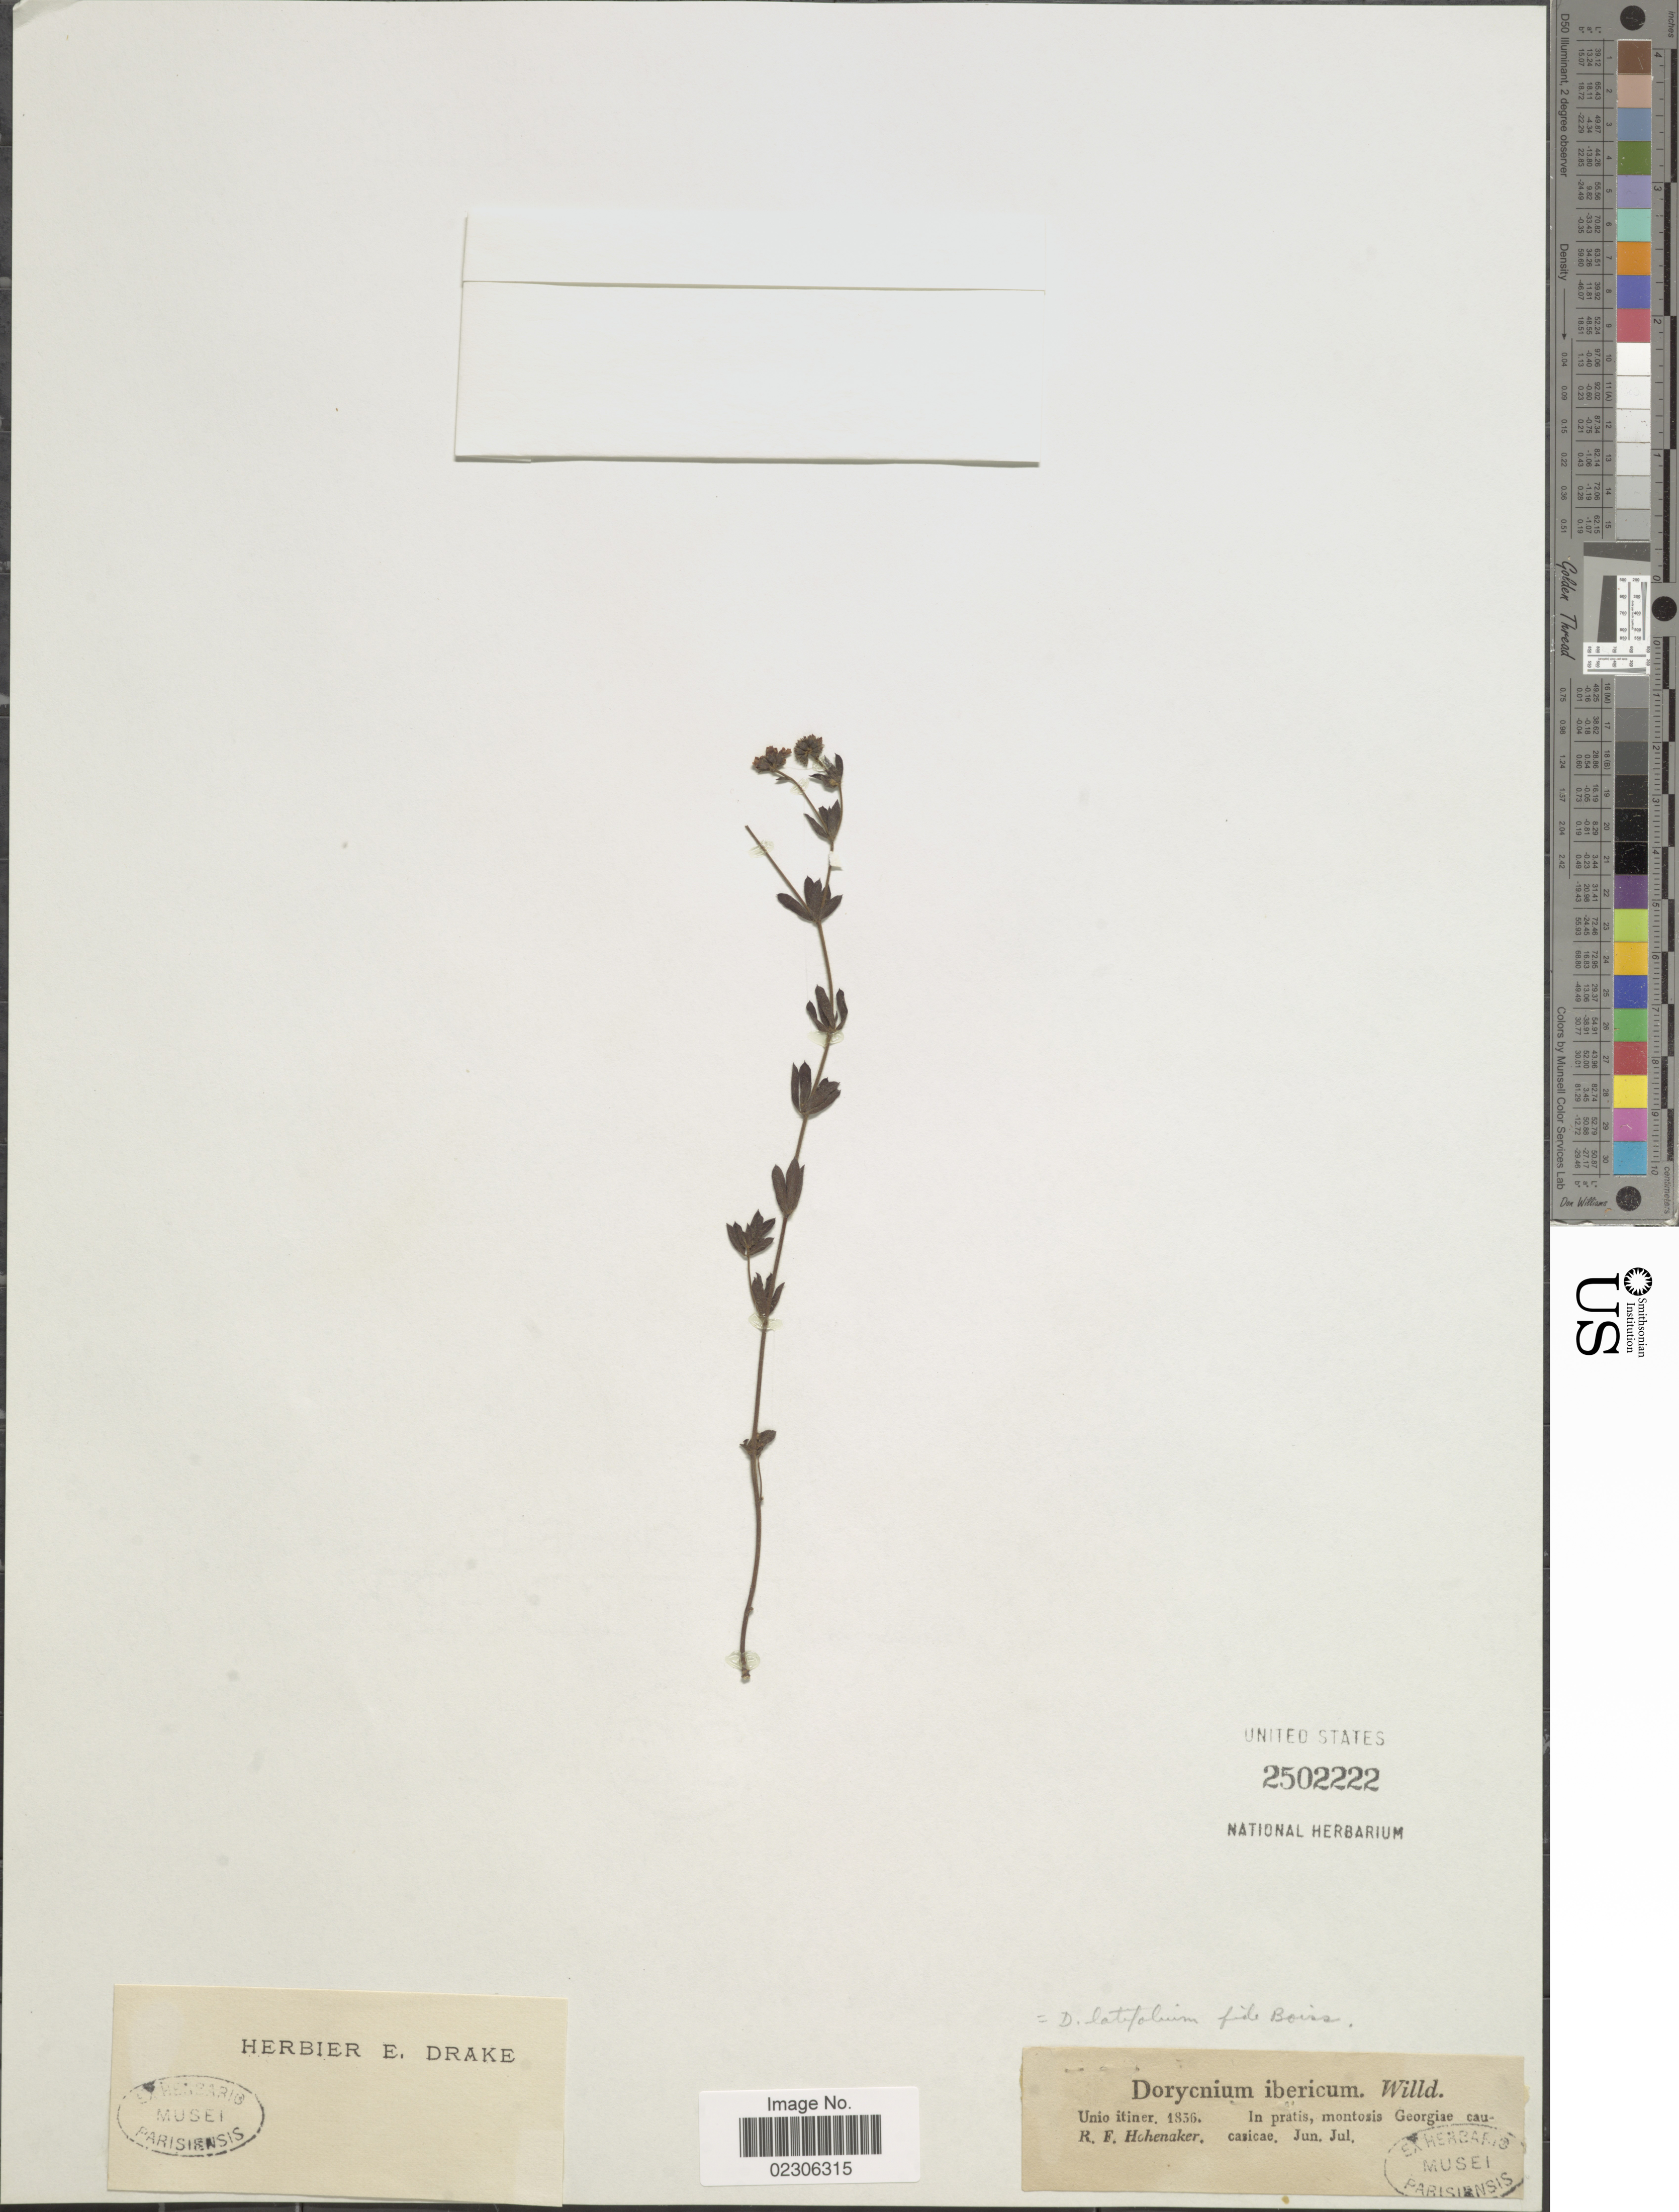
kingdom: Plantae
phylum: Tracheophyta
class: Magnoliopsida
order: Fabales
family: Fabaceae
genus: Dorycnium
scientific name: Dorycnium latifolium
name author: Willd.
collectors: R. F. Hohenacker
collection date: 1836-06/1836-07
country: Georgia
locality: In pratis, montosis Georgiae caucasicae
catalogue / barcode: US 2502222